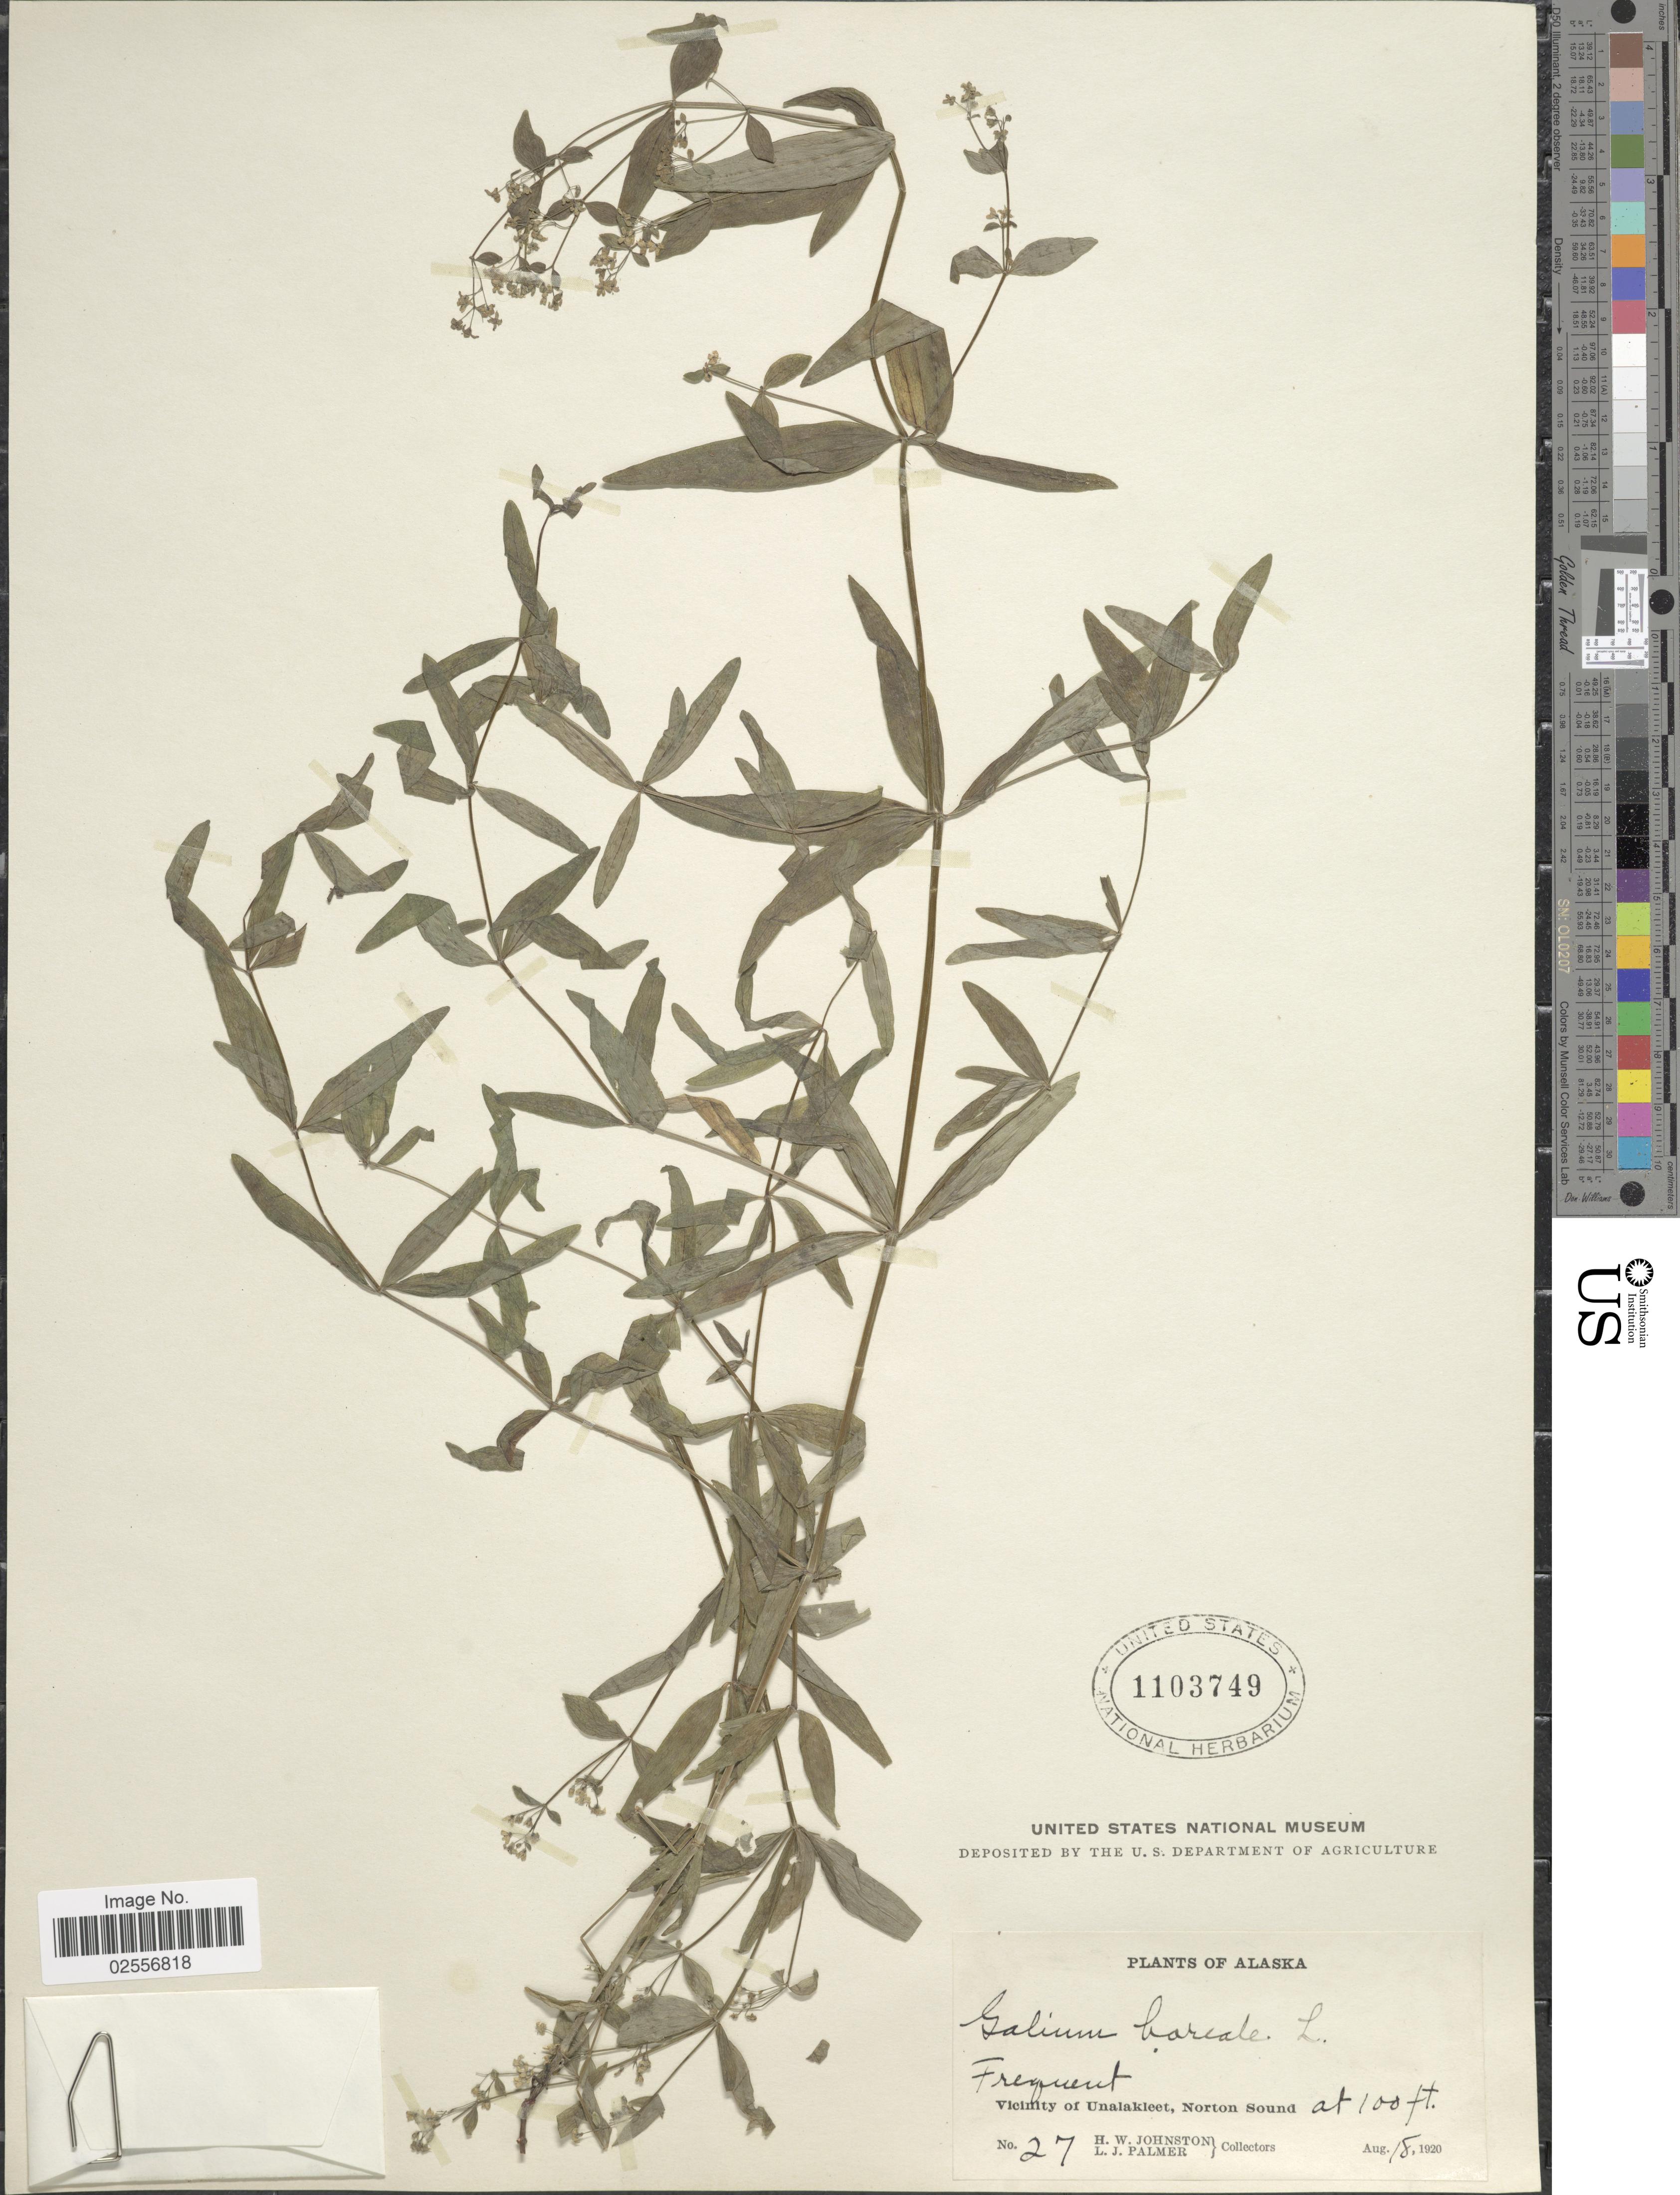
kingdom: Plantae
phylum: Tracheophyta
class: Magnoliopsida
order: Gentianales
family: Rubiaceae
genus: Galium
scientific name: Galium boreale L.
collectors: H. W. Johnston & L. J. Palmer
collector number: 27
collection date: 1920-08-18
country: United States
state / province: Alaska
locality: Vicinity of Unalakleet, North Sound.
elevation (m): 30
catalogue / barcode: US 1103749